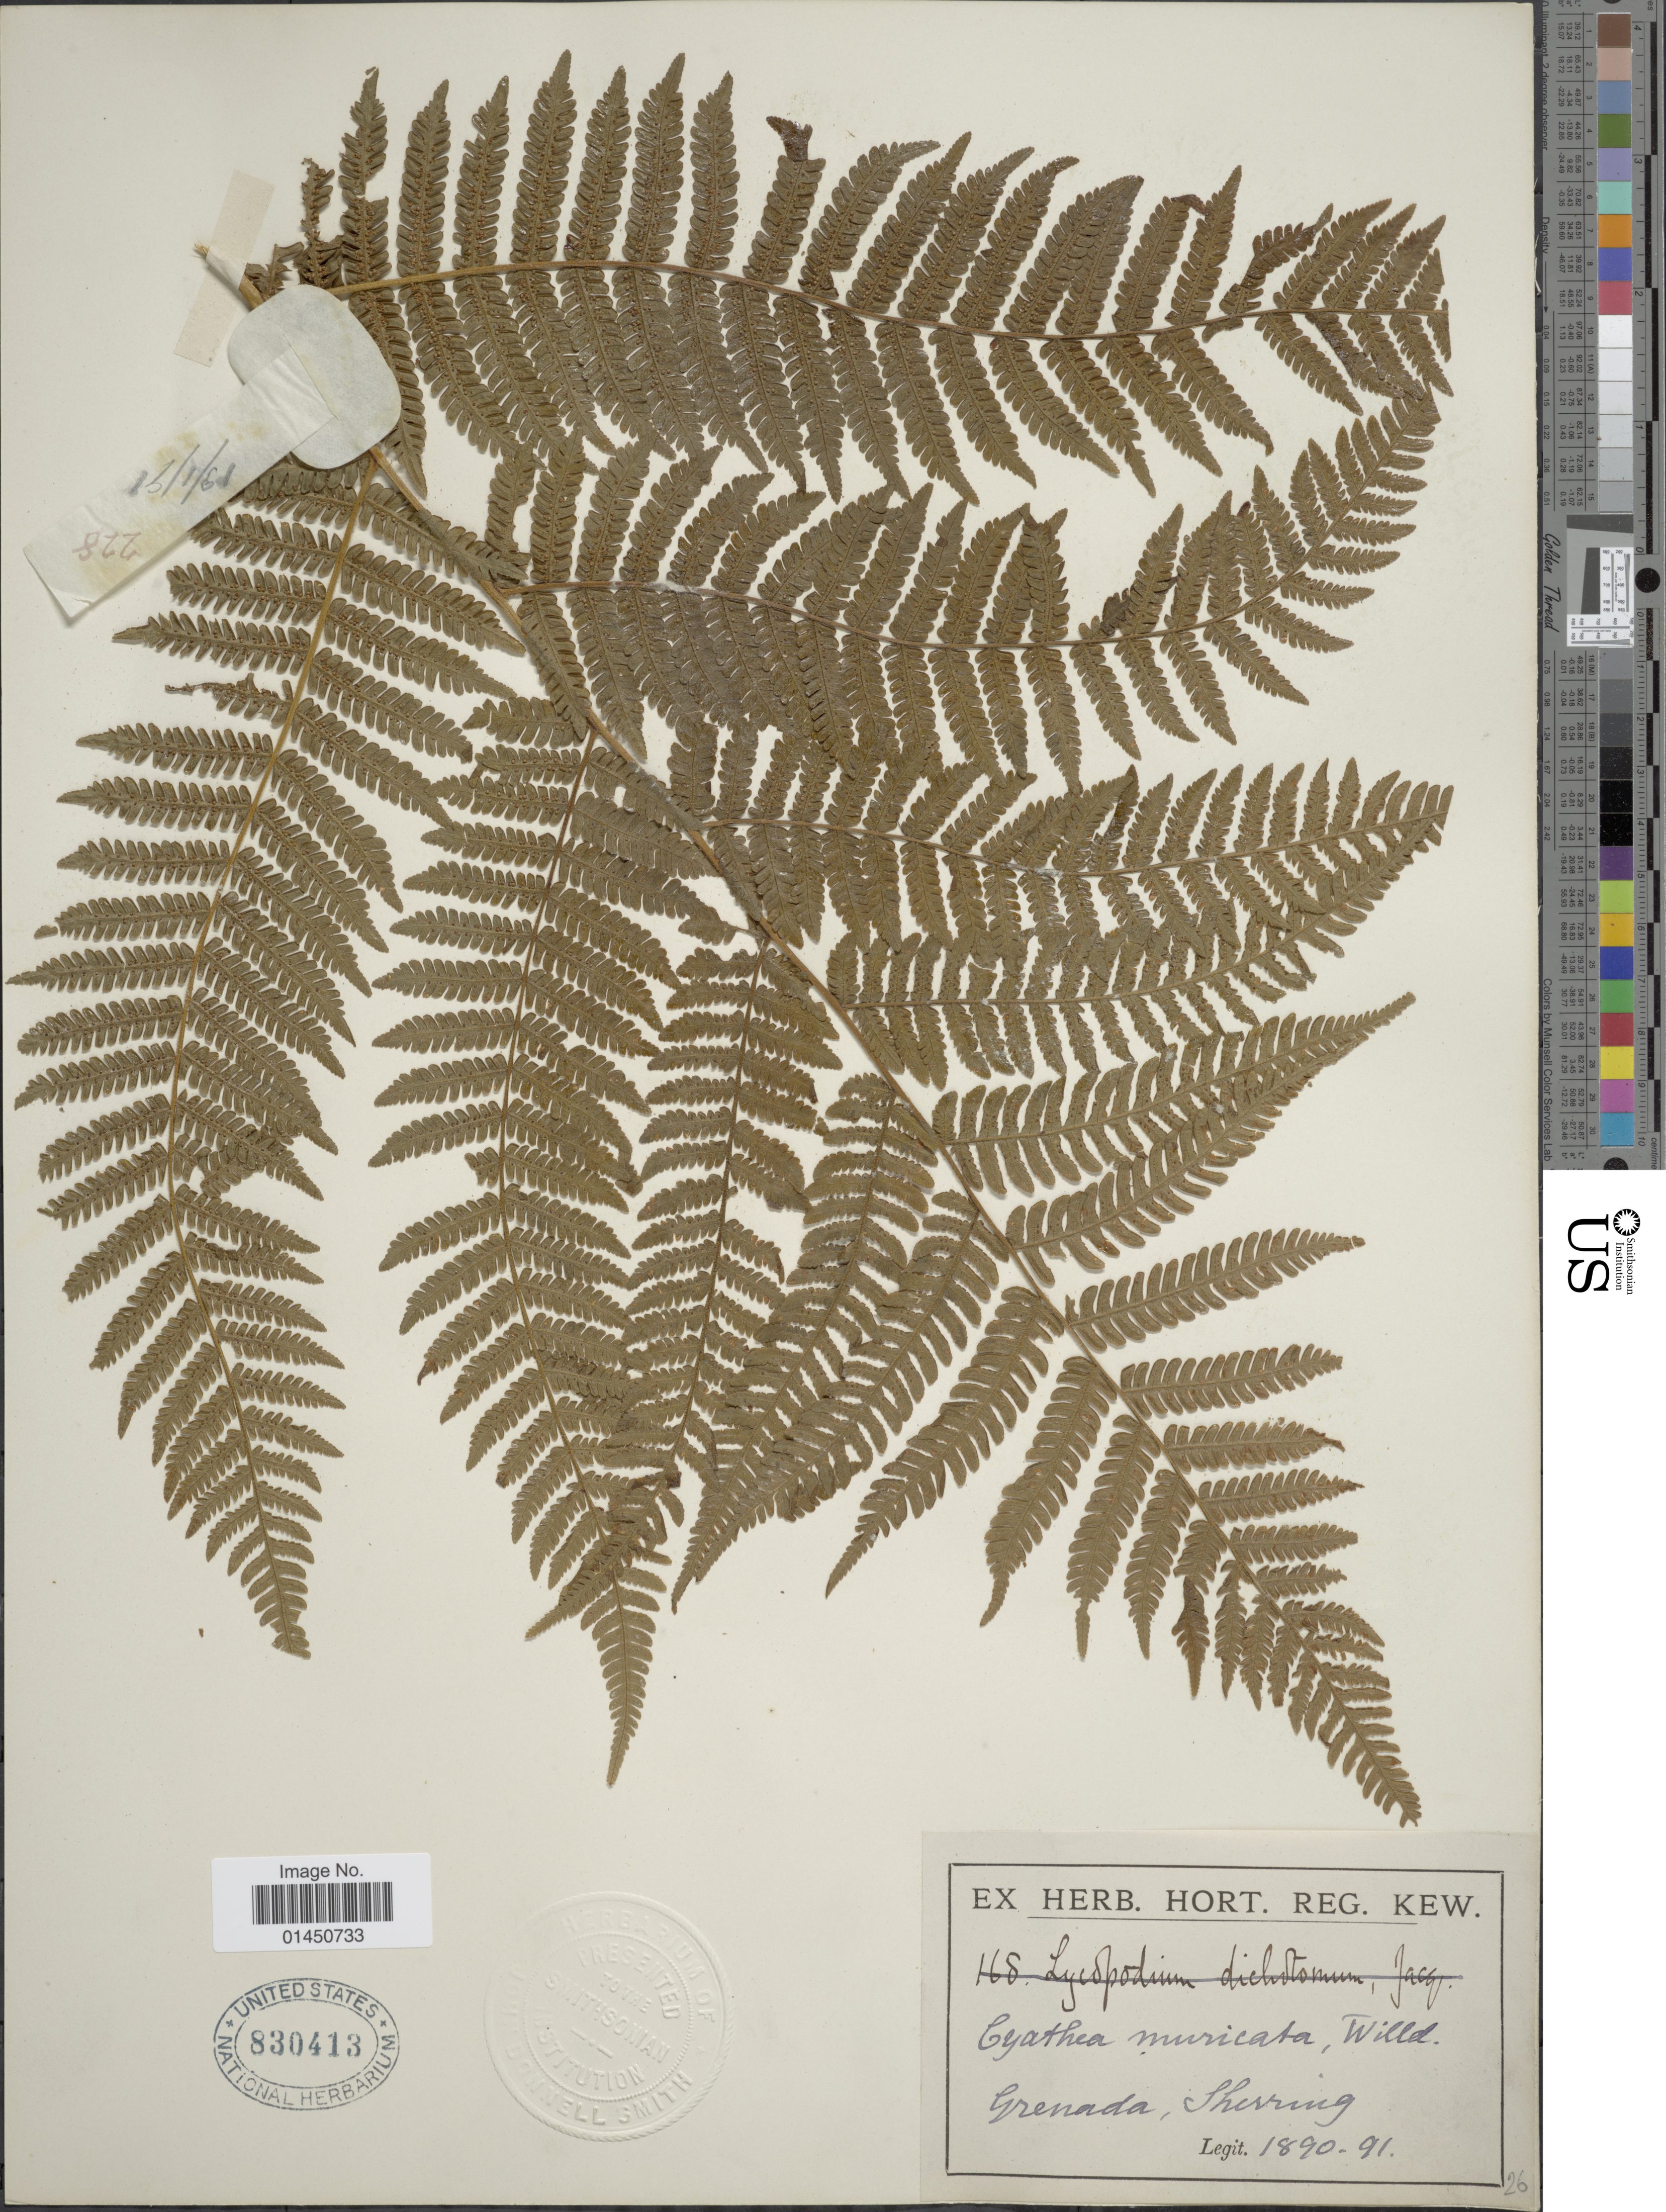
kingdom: Plantae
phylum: Tracheophyta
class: Polypodiopsida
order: Cyatheales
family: Cyatheaceae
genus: Cyathea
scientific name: Cyathea tenera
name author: (J. Sm. ex Hook.) T. Moore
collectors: Sherring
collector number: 26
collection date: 1890/1891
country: Grenada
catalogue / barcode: US 830413